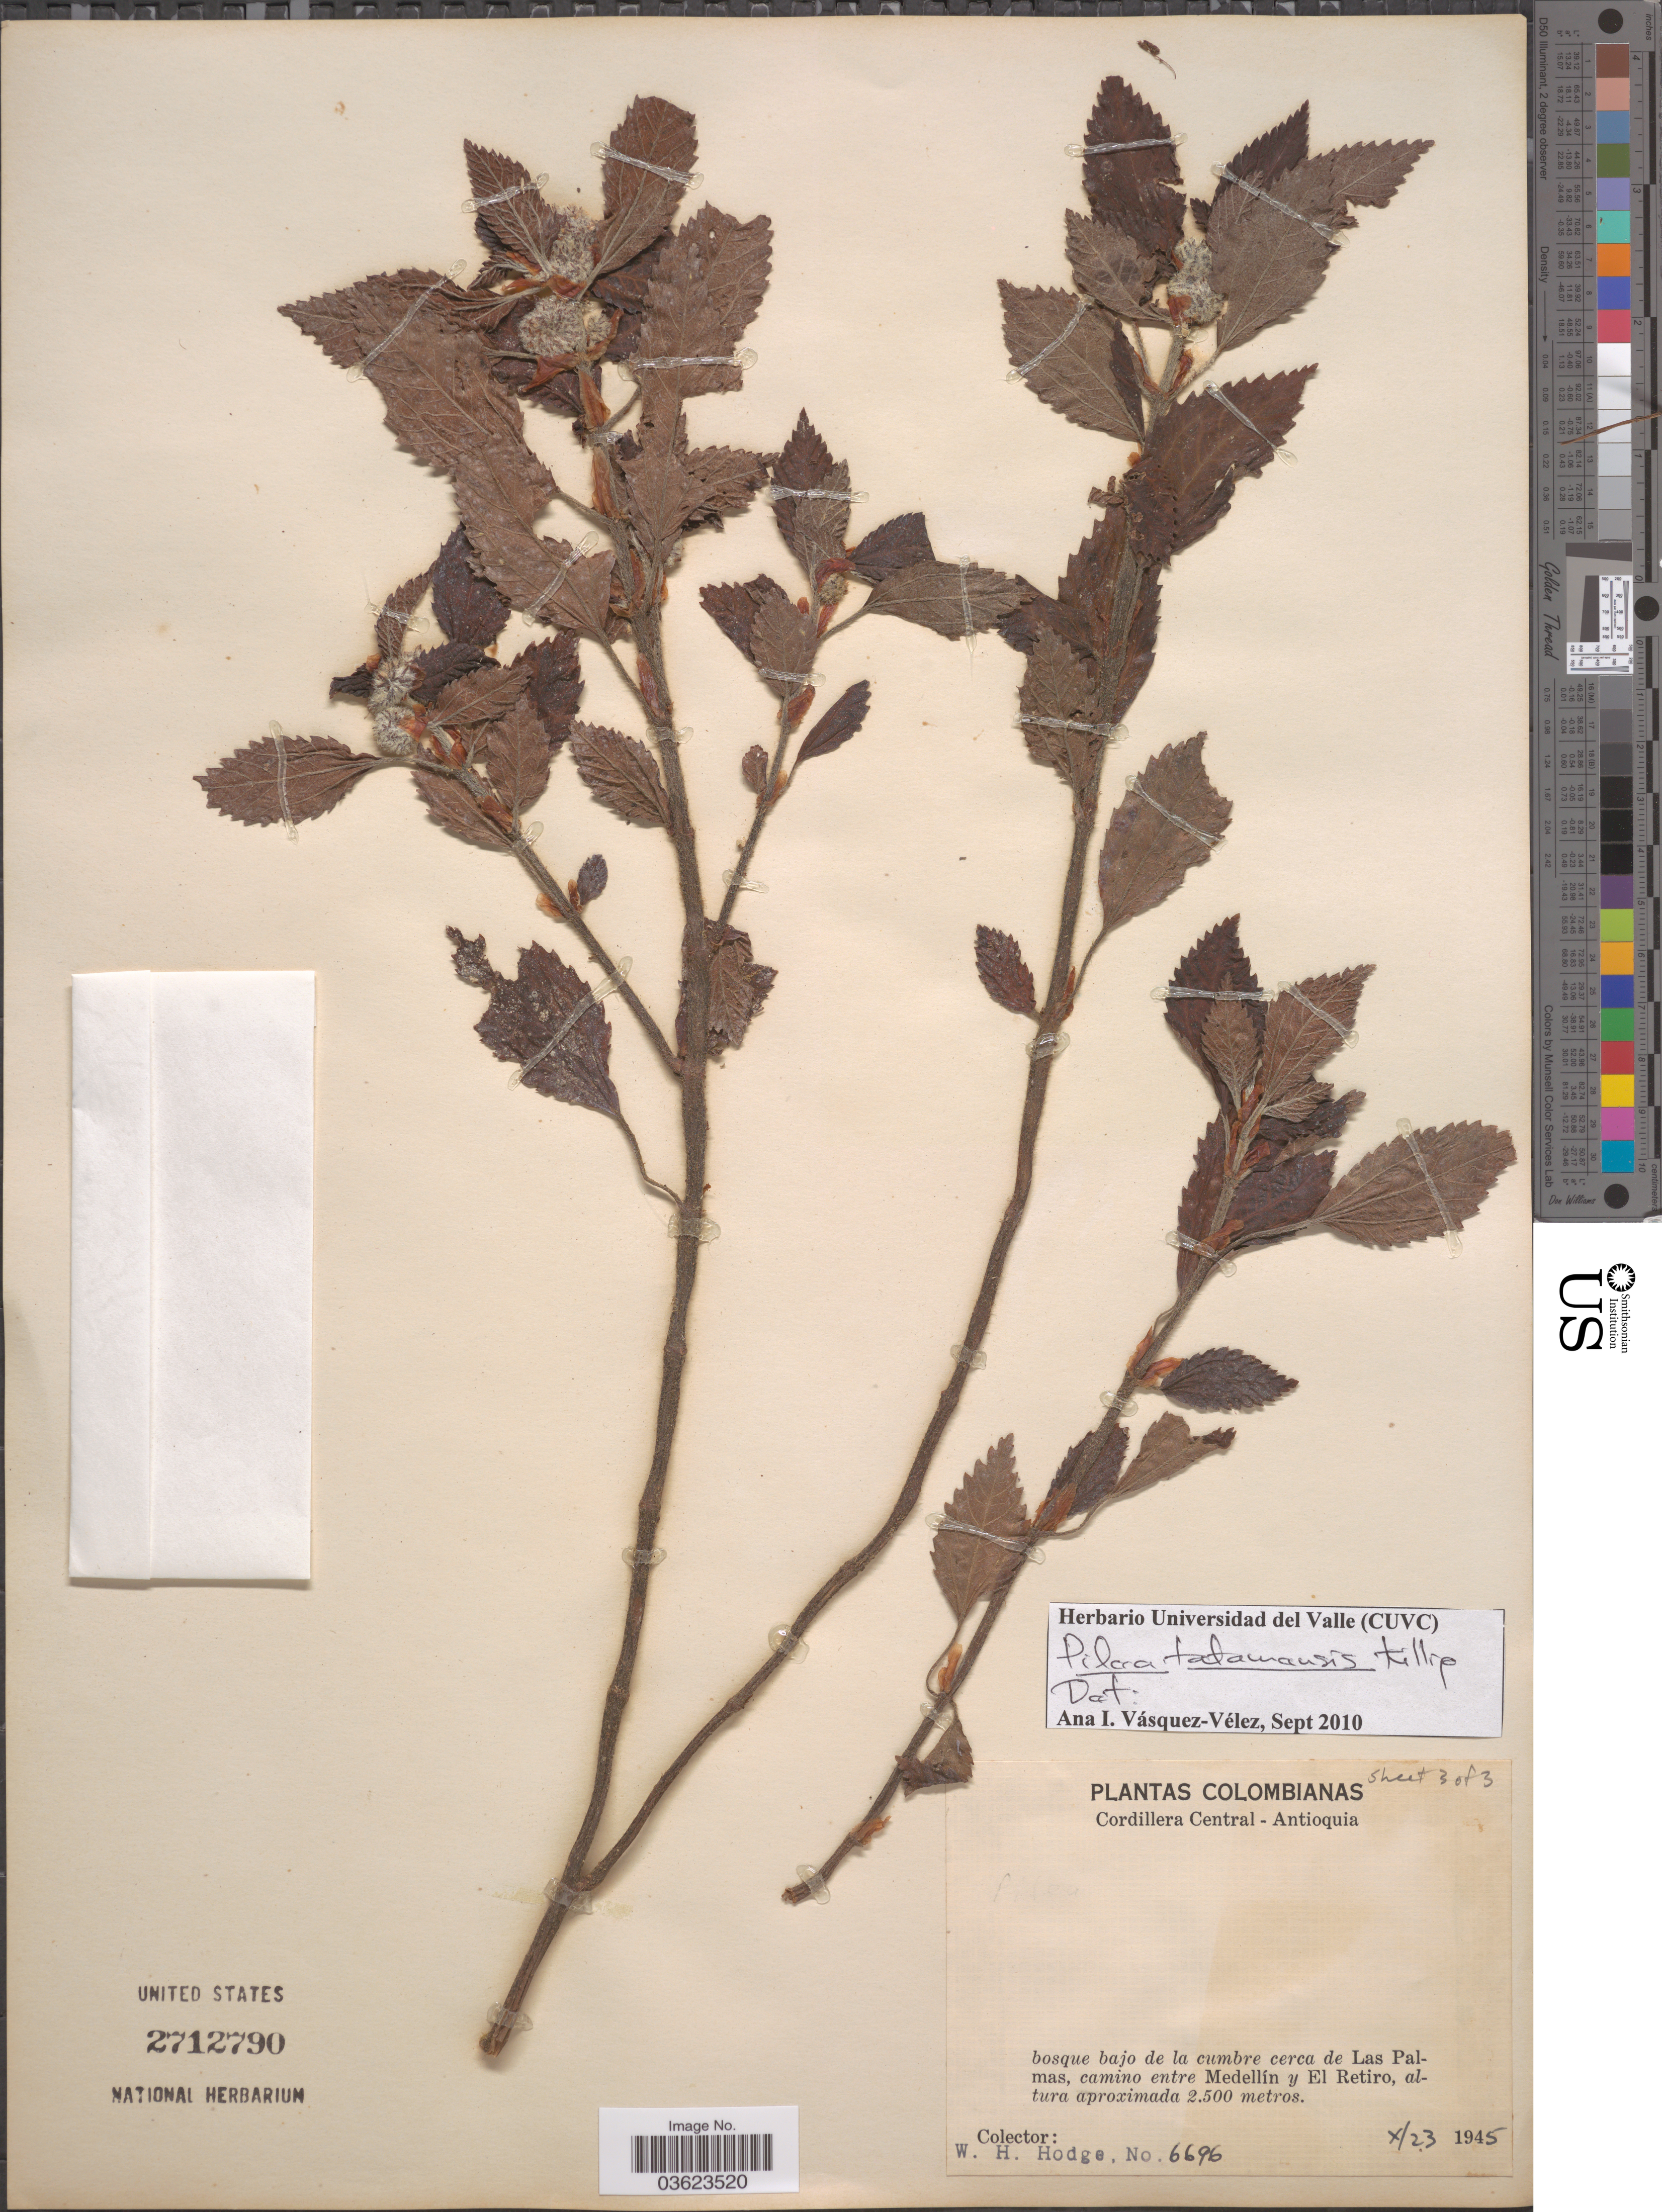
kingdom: Plantae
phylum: Tracheophyta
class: Magnoliopsida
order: Rosales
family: Urticaceae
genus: Pilea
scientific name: Pilea tatamensis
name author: Killip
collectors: W. Hodge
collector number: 6696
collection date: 1945-10-23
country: Colombia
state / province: Antioquia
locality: Cordillera Central. Bosque bajo de la cumbre cerca de Las Palmas, camino entre Medellín y El Retiro.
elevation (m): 2500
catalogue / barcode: US 2712790